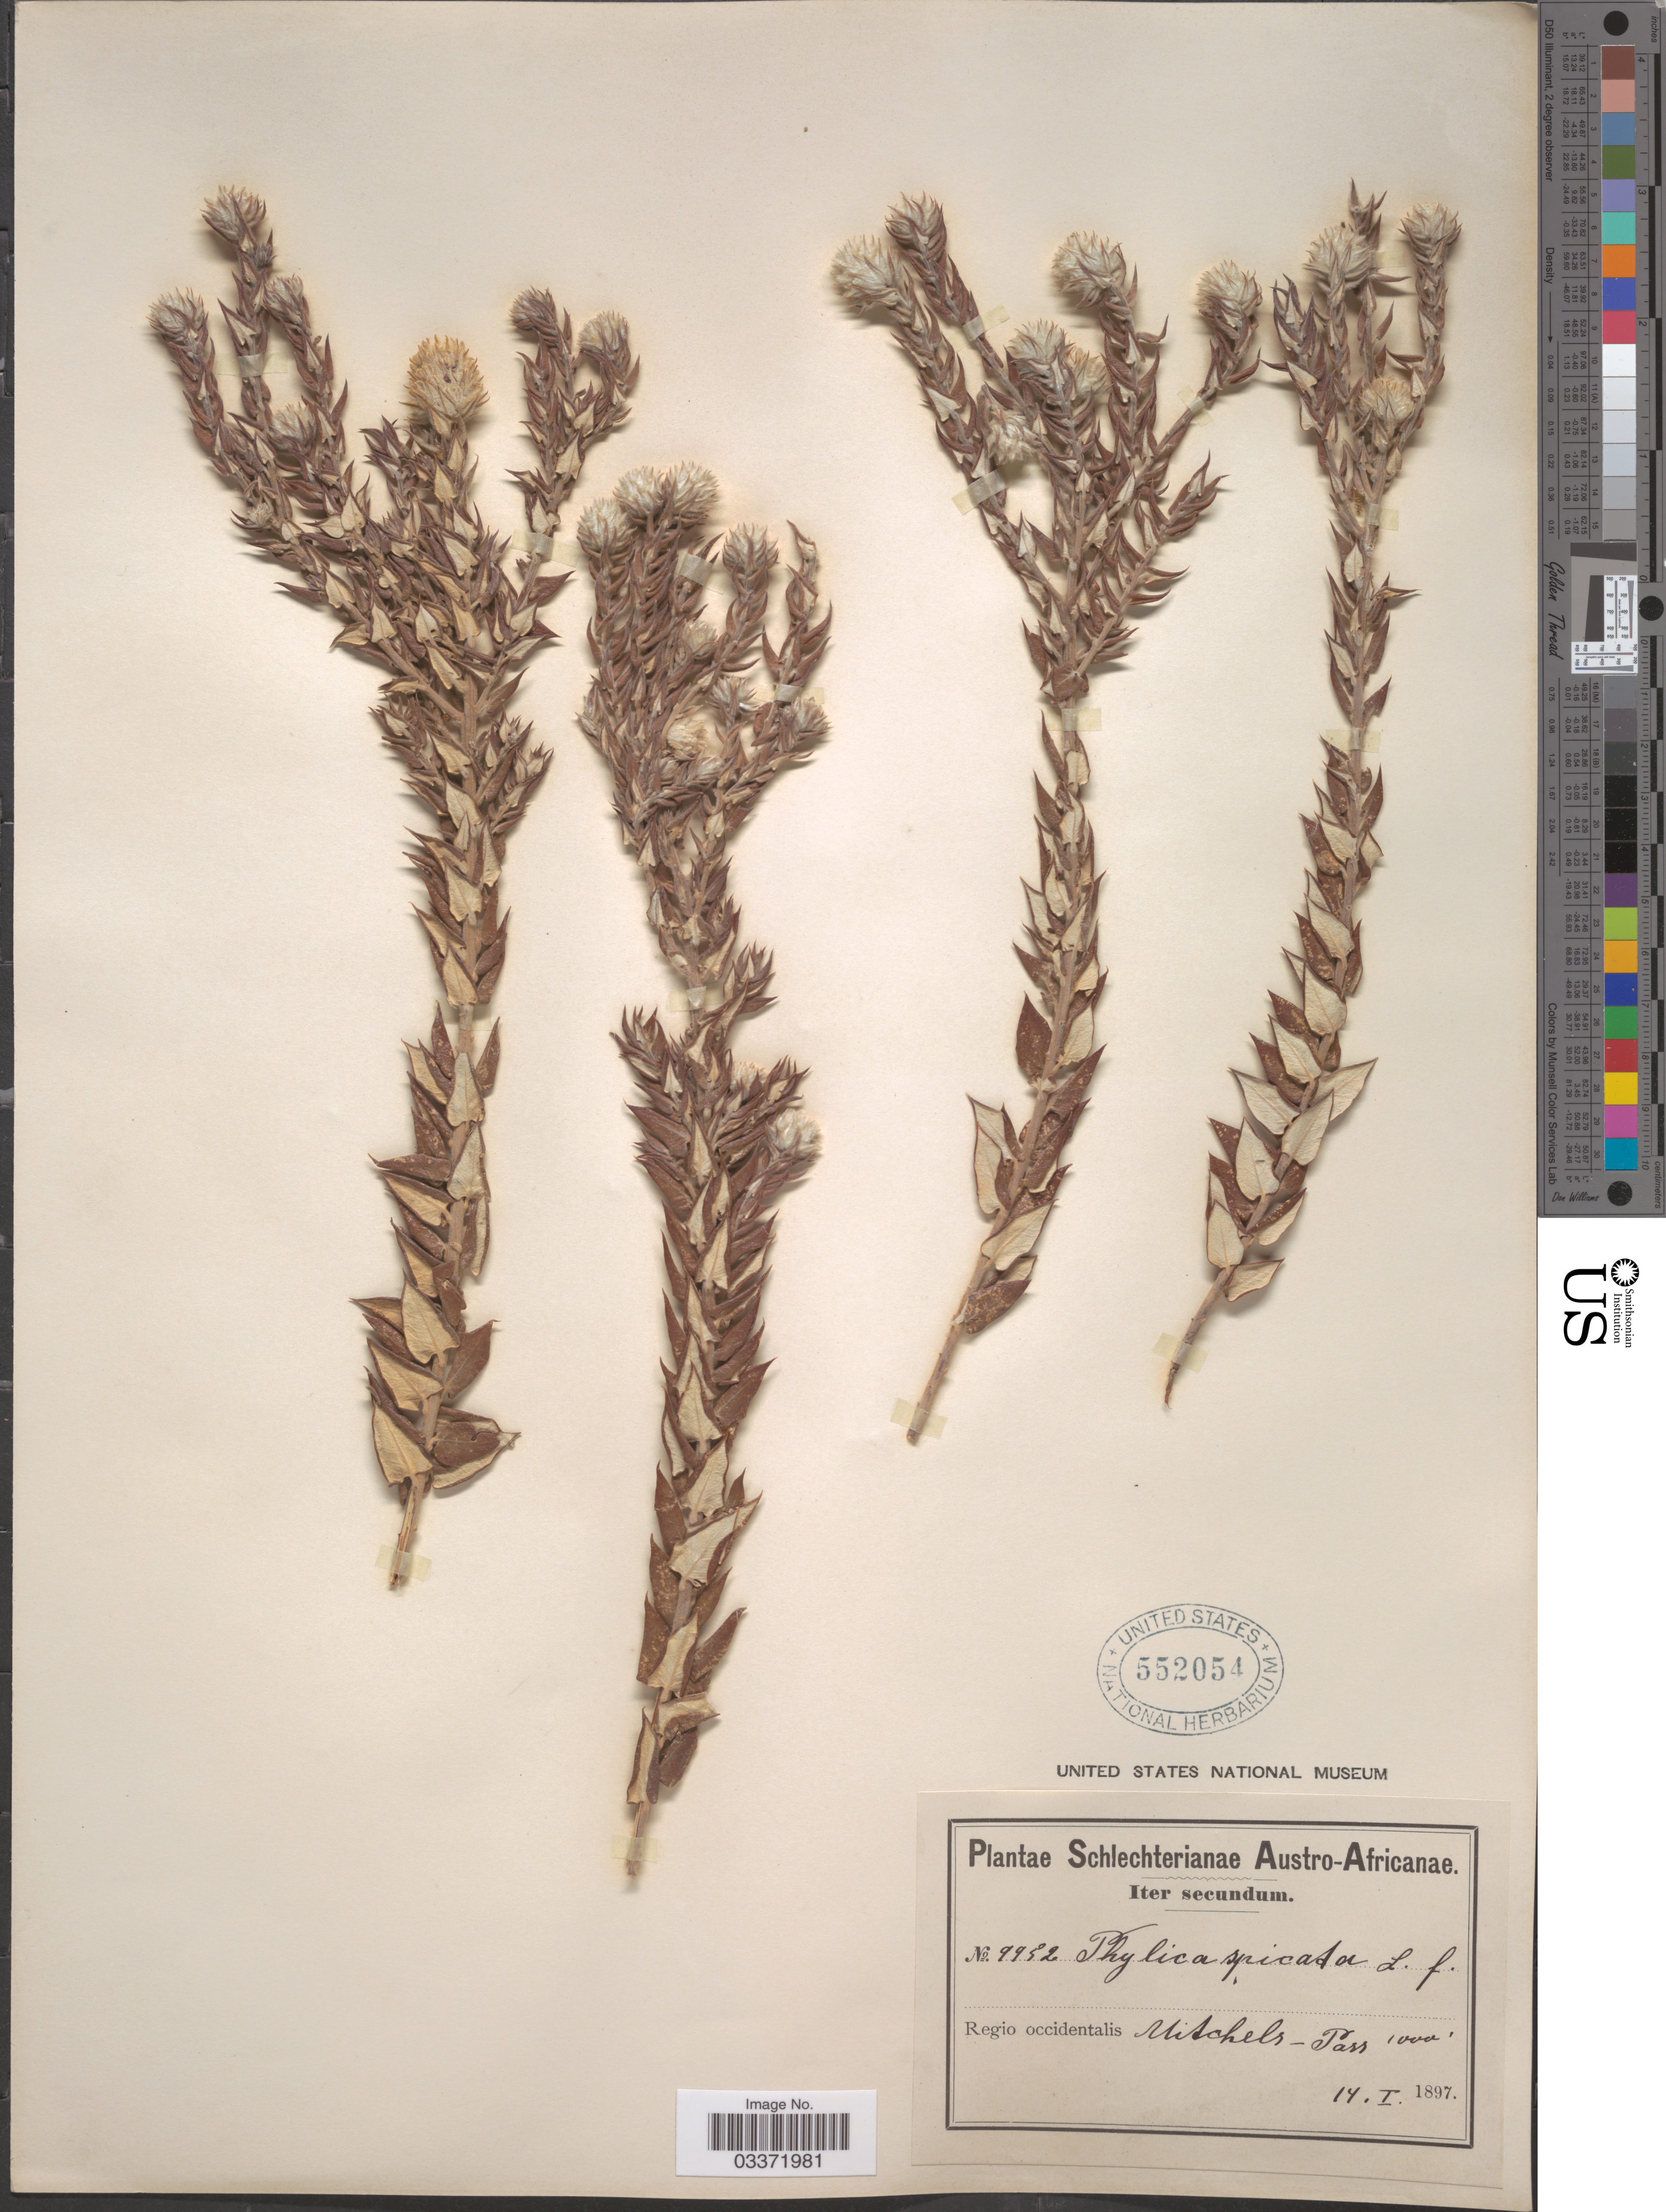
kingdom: Plantae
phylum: Tracheophyta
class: Magnoliopsida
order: Rosales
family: Rhamnaceae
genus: Phylica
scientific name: Phylica spicata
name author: L. f.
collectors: Schlechter, --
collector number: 9932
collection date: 1897-01-14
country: South Africa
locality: Austro-Africanae. Regio occidentalis Mitchels-Pass.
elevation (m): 305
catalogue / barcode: US 552054